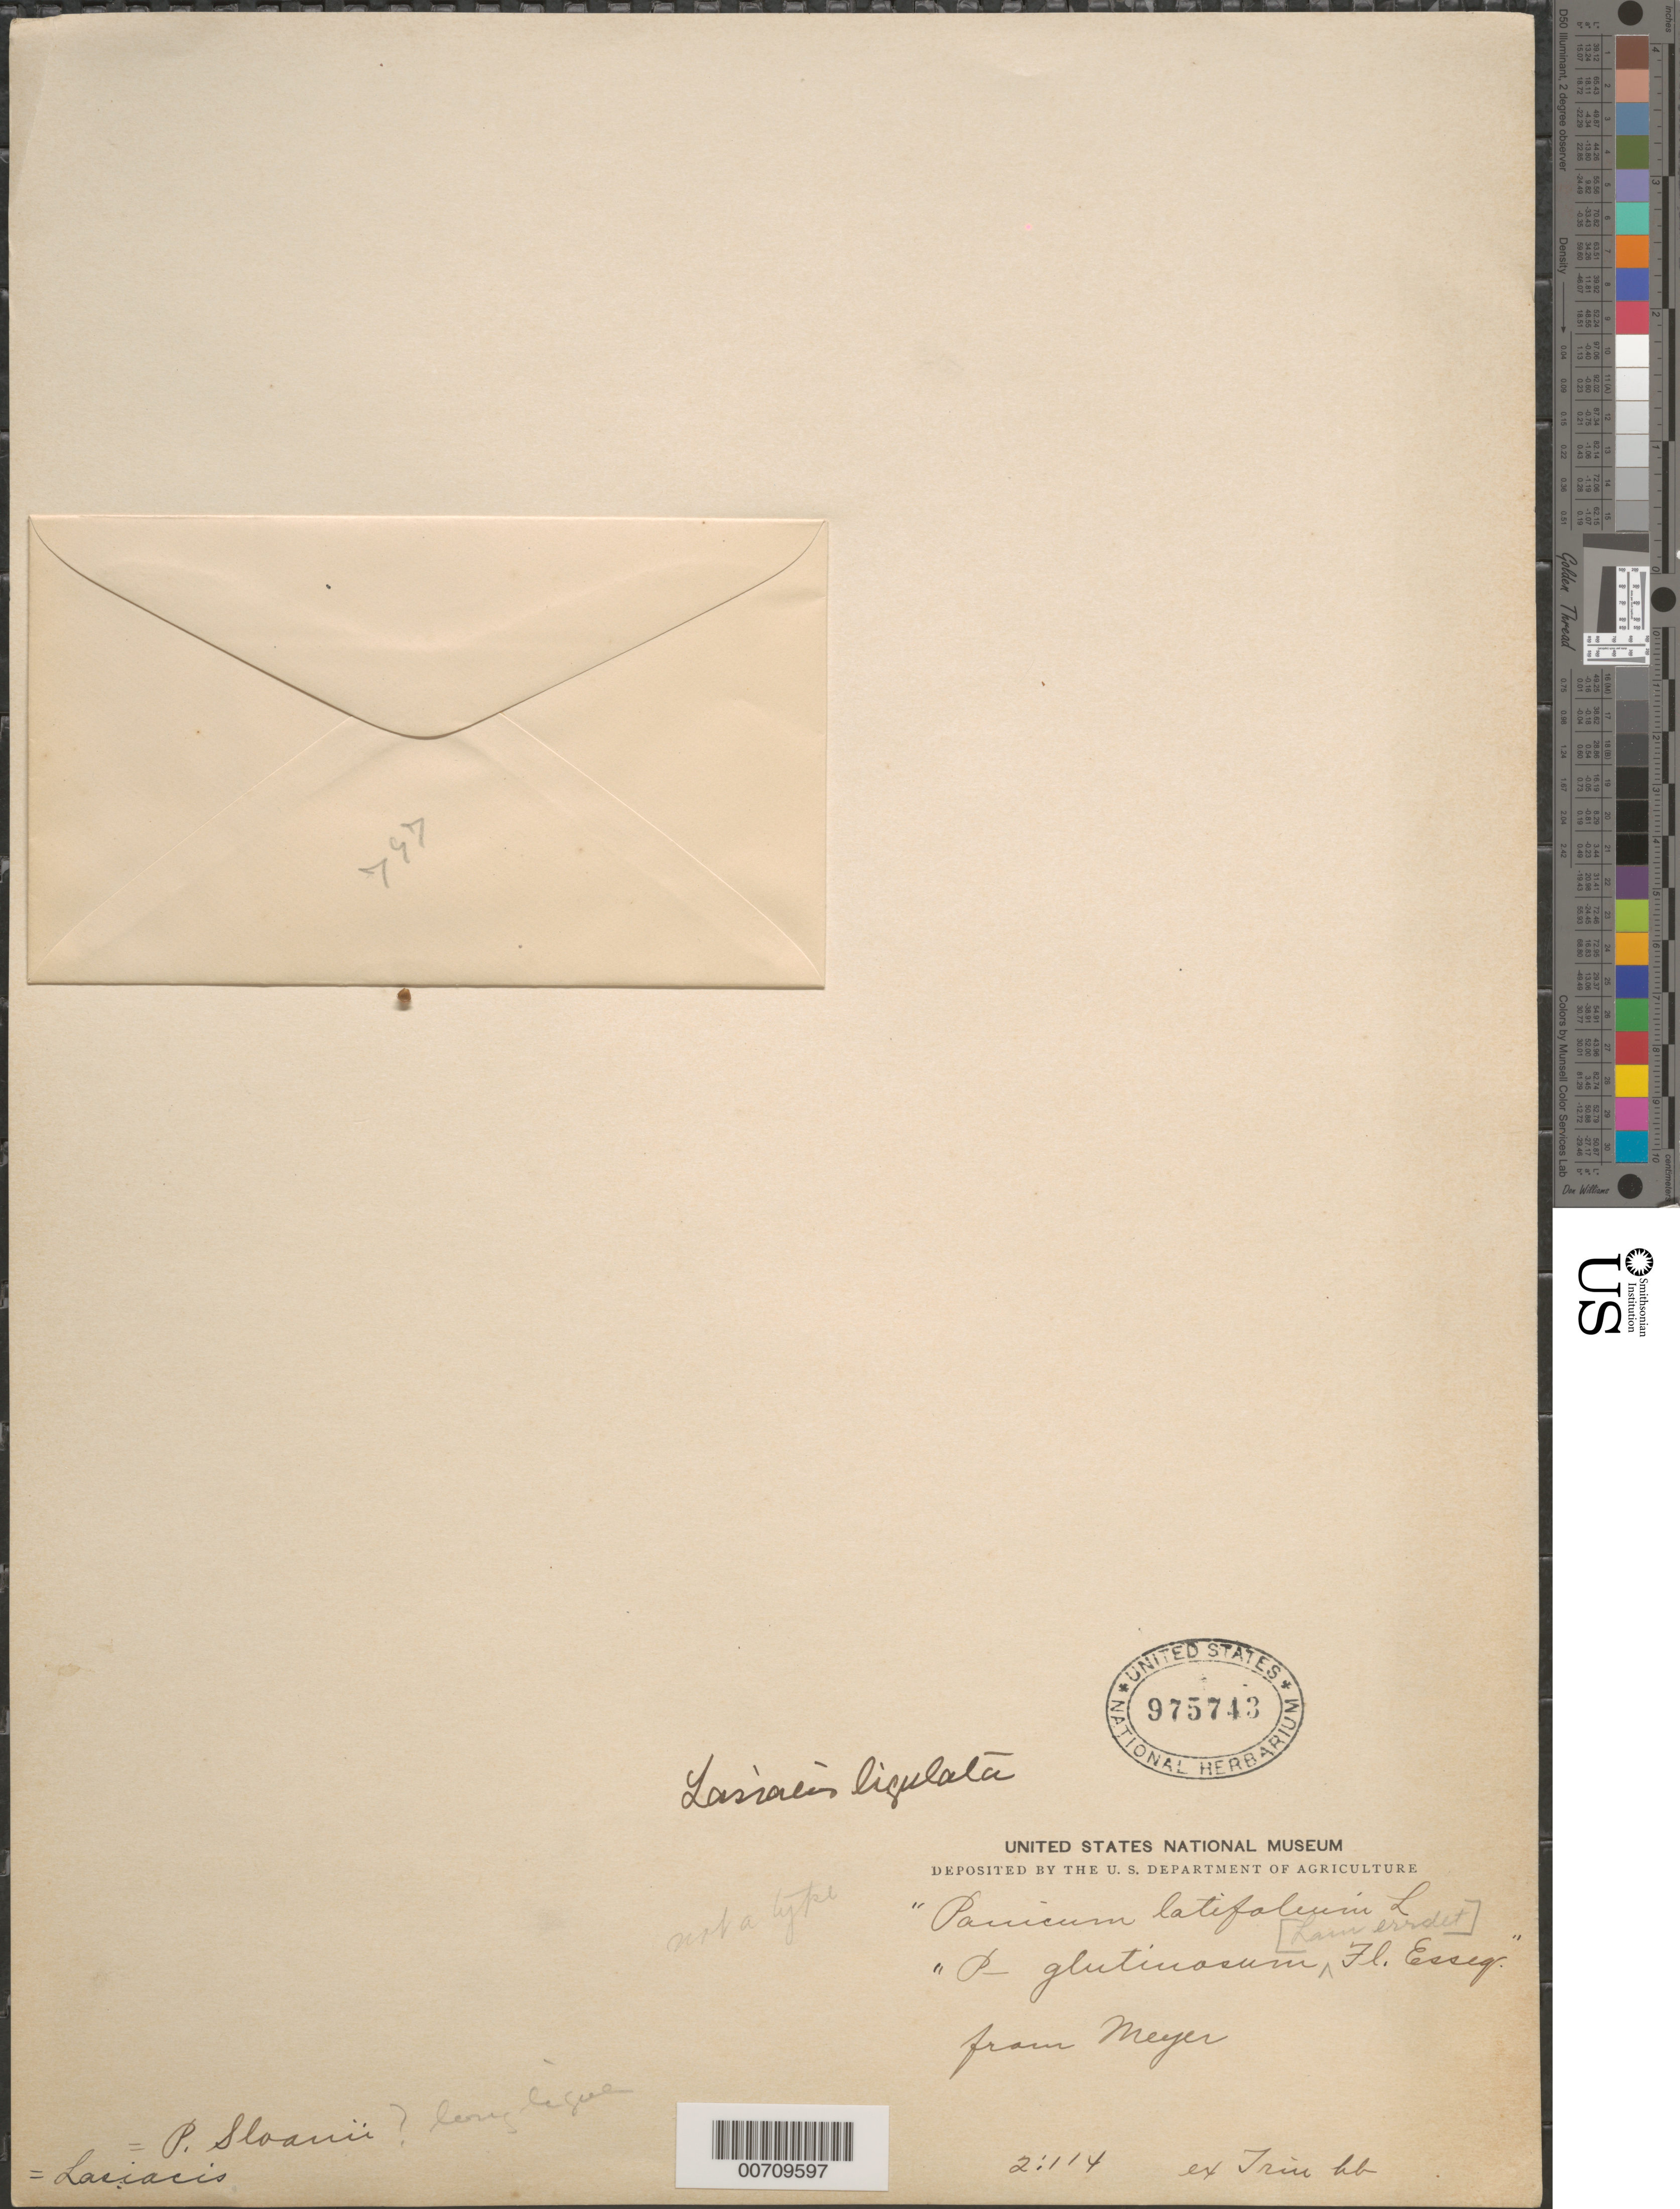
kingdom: Plantae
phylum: Tracheophyta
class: Liliopsida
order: Poales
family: Poaceae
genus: Lasiacis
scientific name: Lasiacis ligulata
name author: Hitchc. & Chase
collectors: G. F. W. Meyer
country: Guyana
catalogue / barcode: US 975743